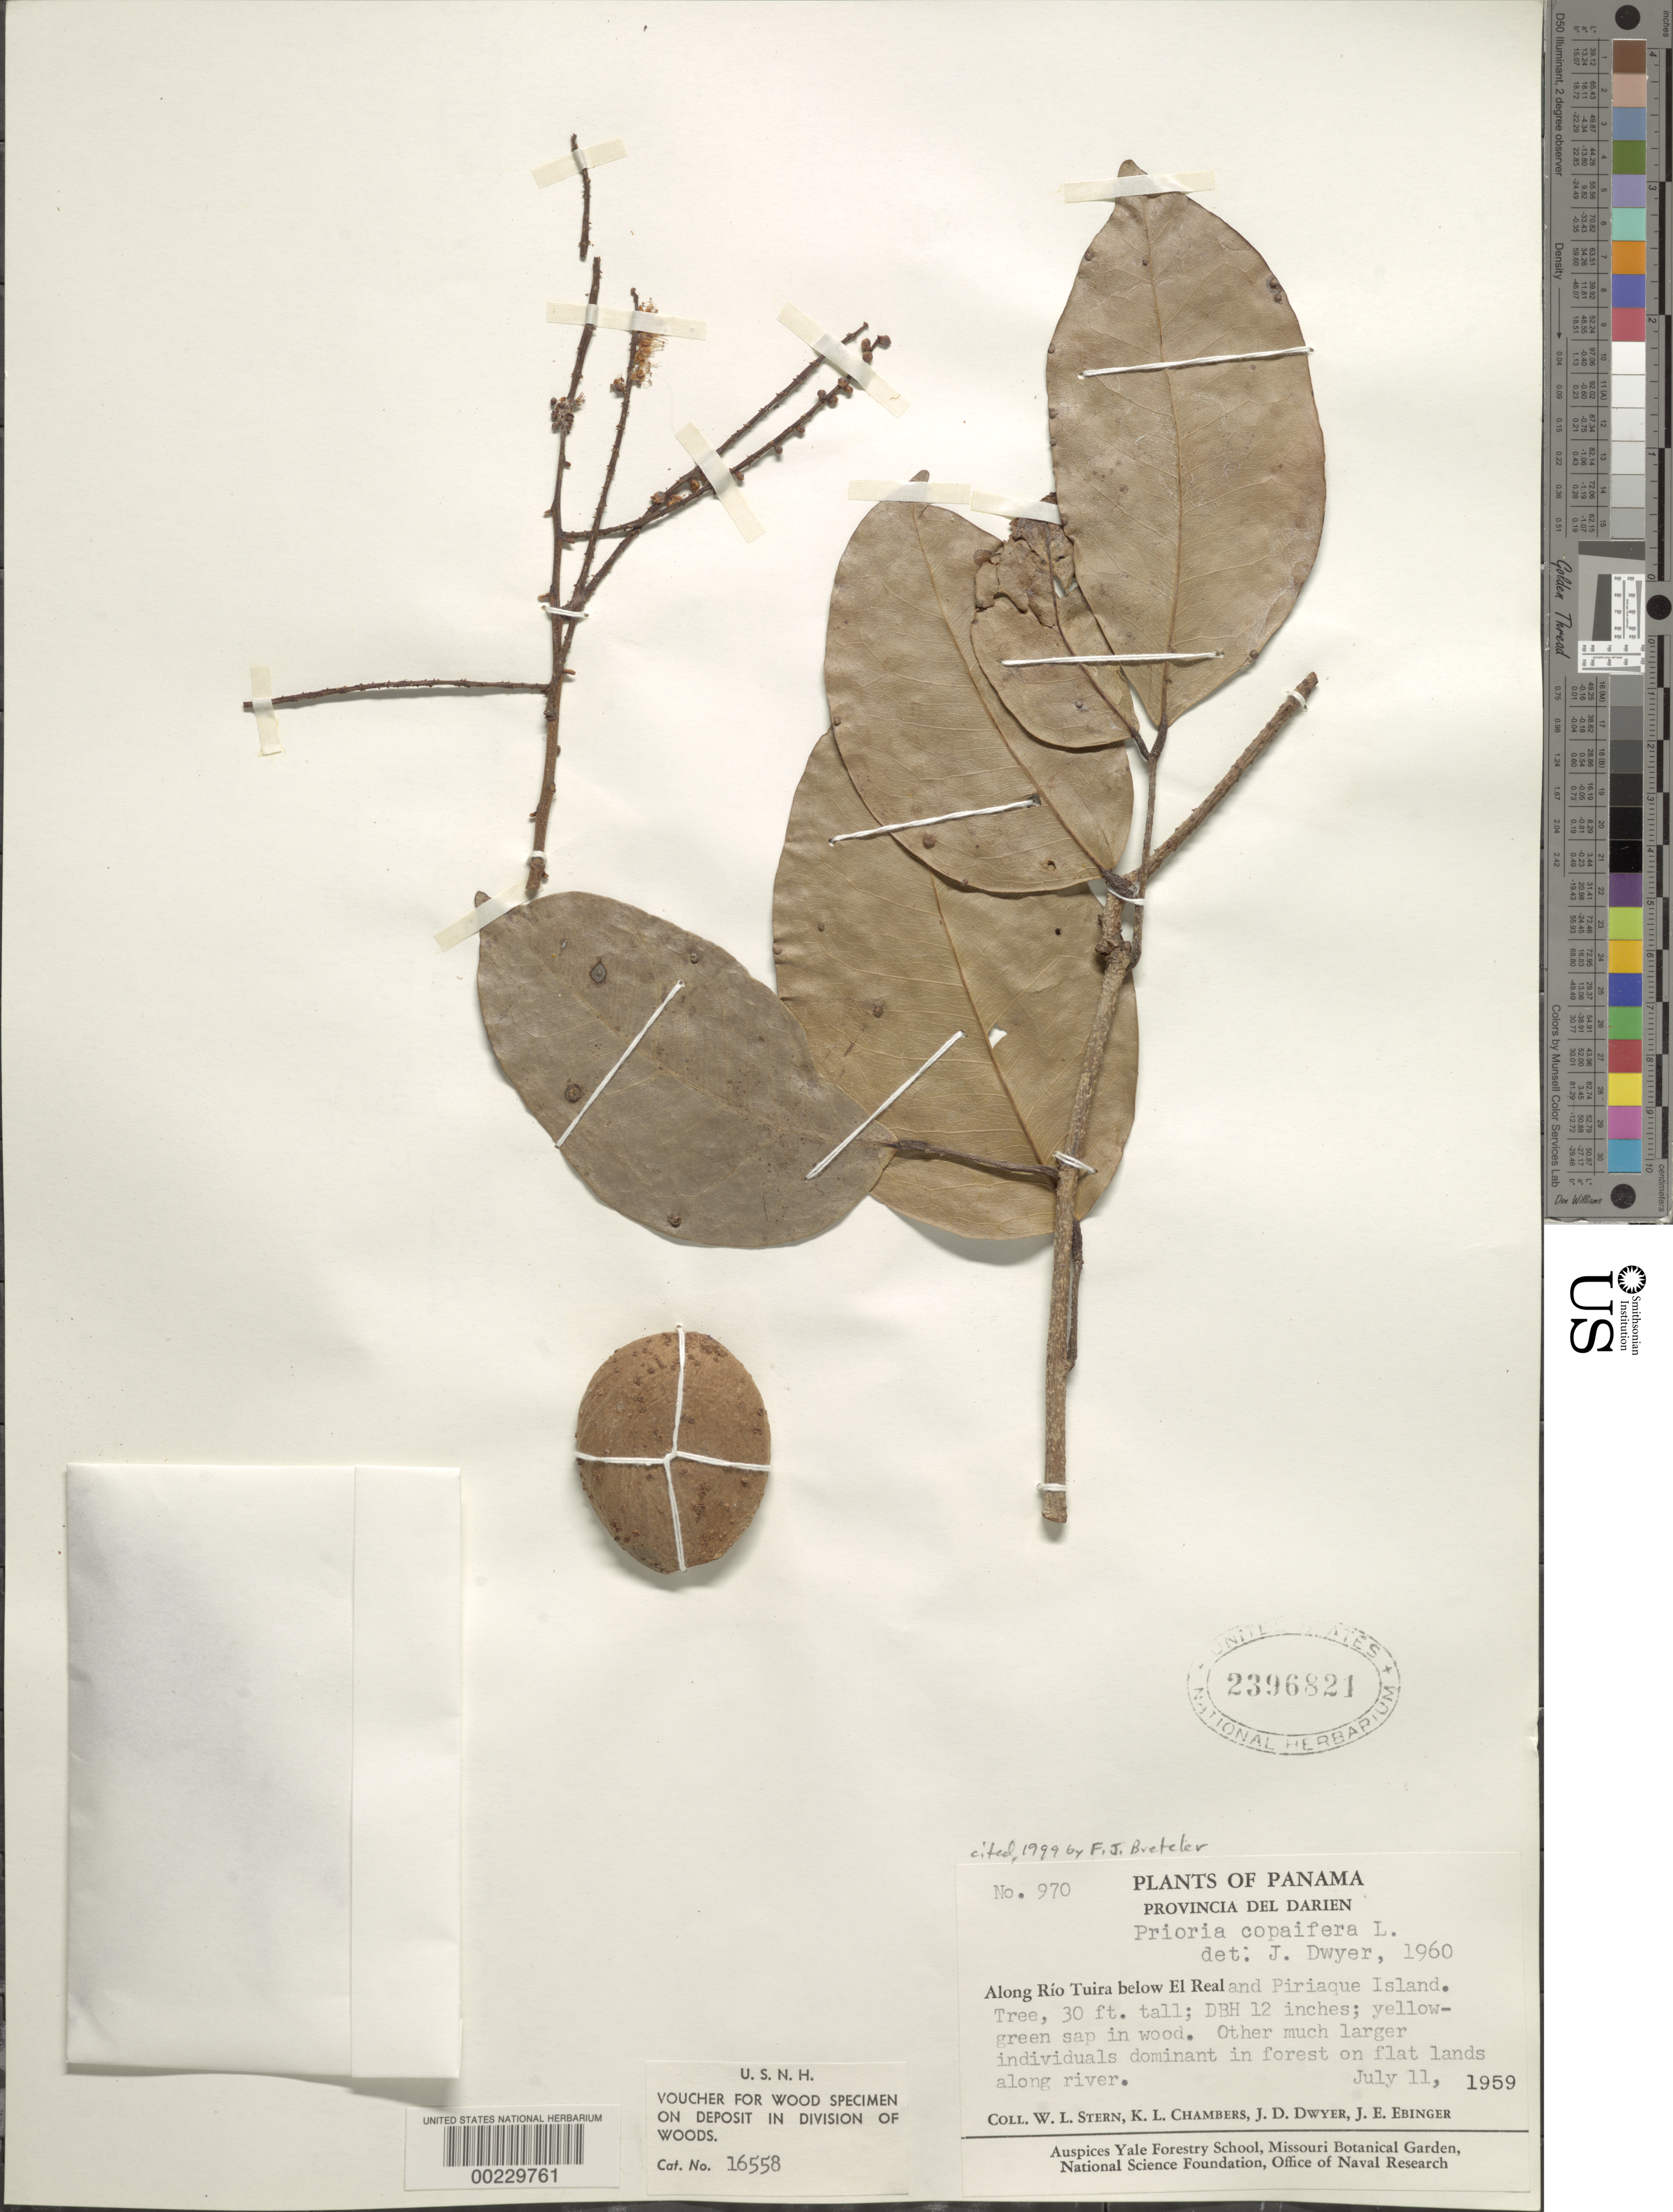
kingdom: Plantae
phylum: Tracheophyta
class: Magnoliopsida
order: Fabales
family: Fabaceae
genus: Prioria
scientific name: Prioria copaifera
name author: Griseb.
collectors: W. L. Stern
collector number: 970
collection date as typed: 11 Jul 1959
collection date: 1959-07-11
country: Panama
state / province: Darién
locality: Along Rio Tuira below el Real and Piriaque Island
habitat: Forest on flat lands along river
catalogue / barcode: US 2396821